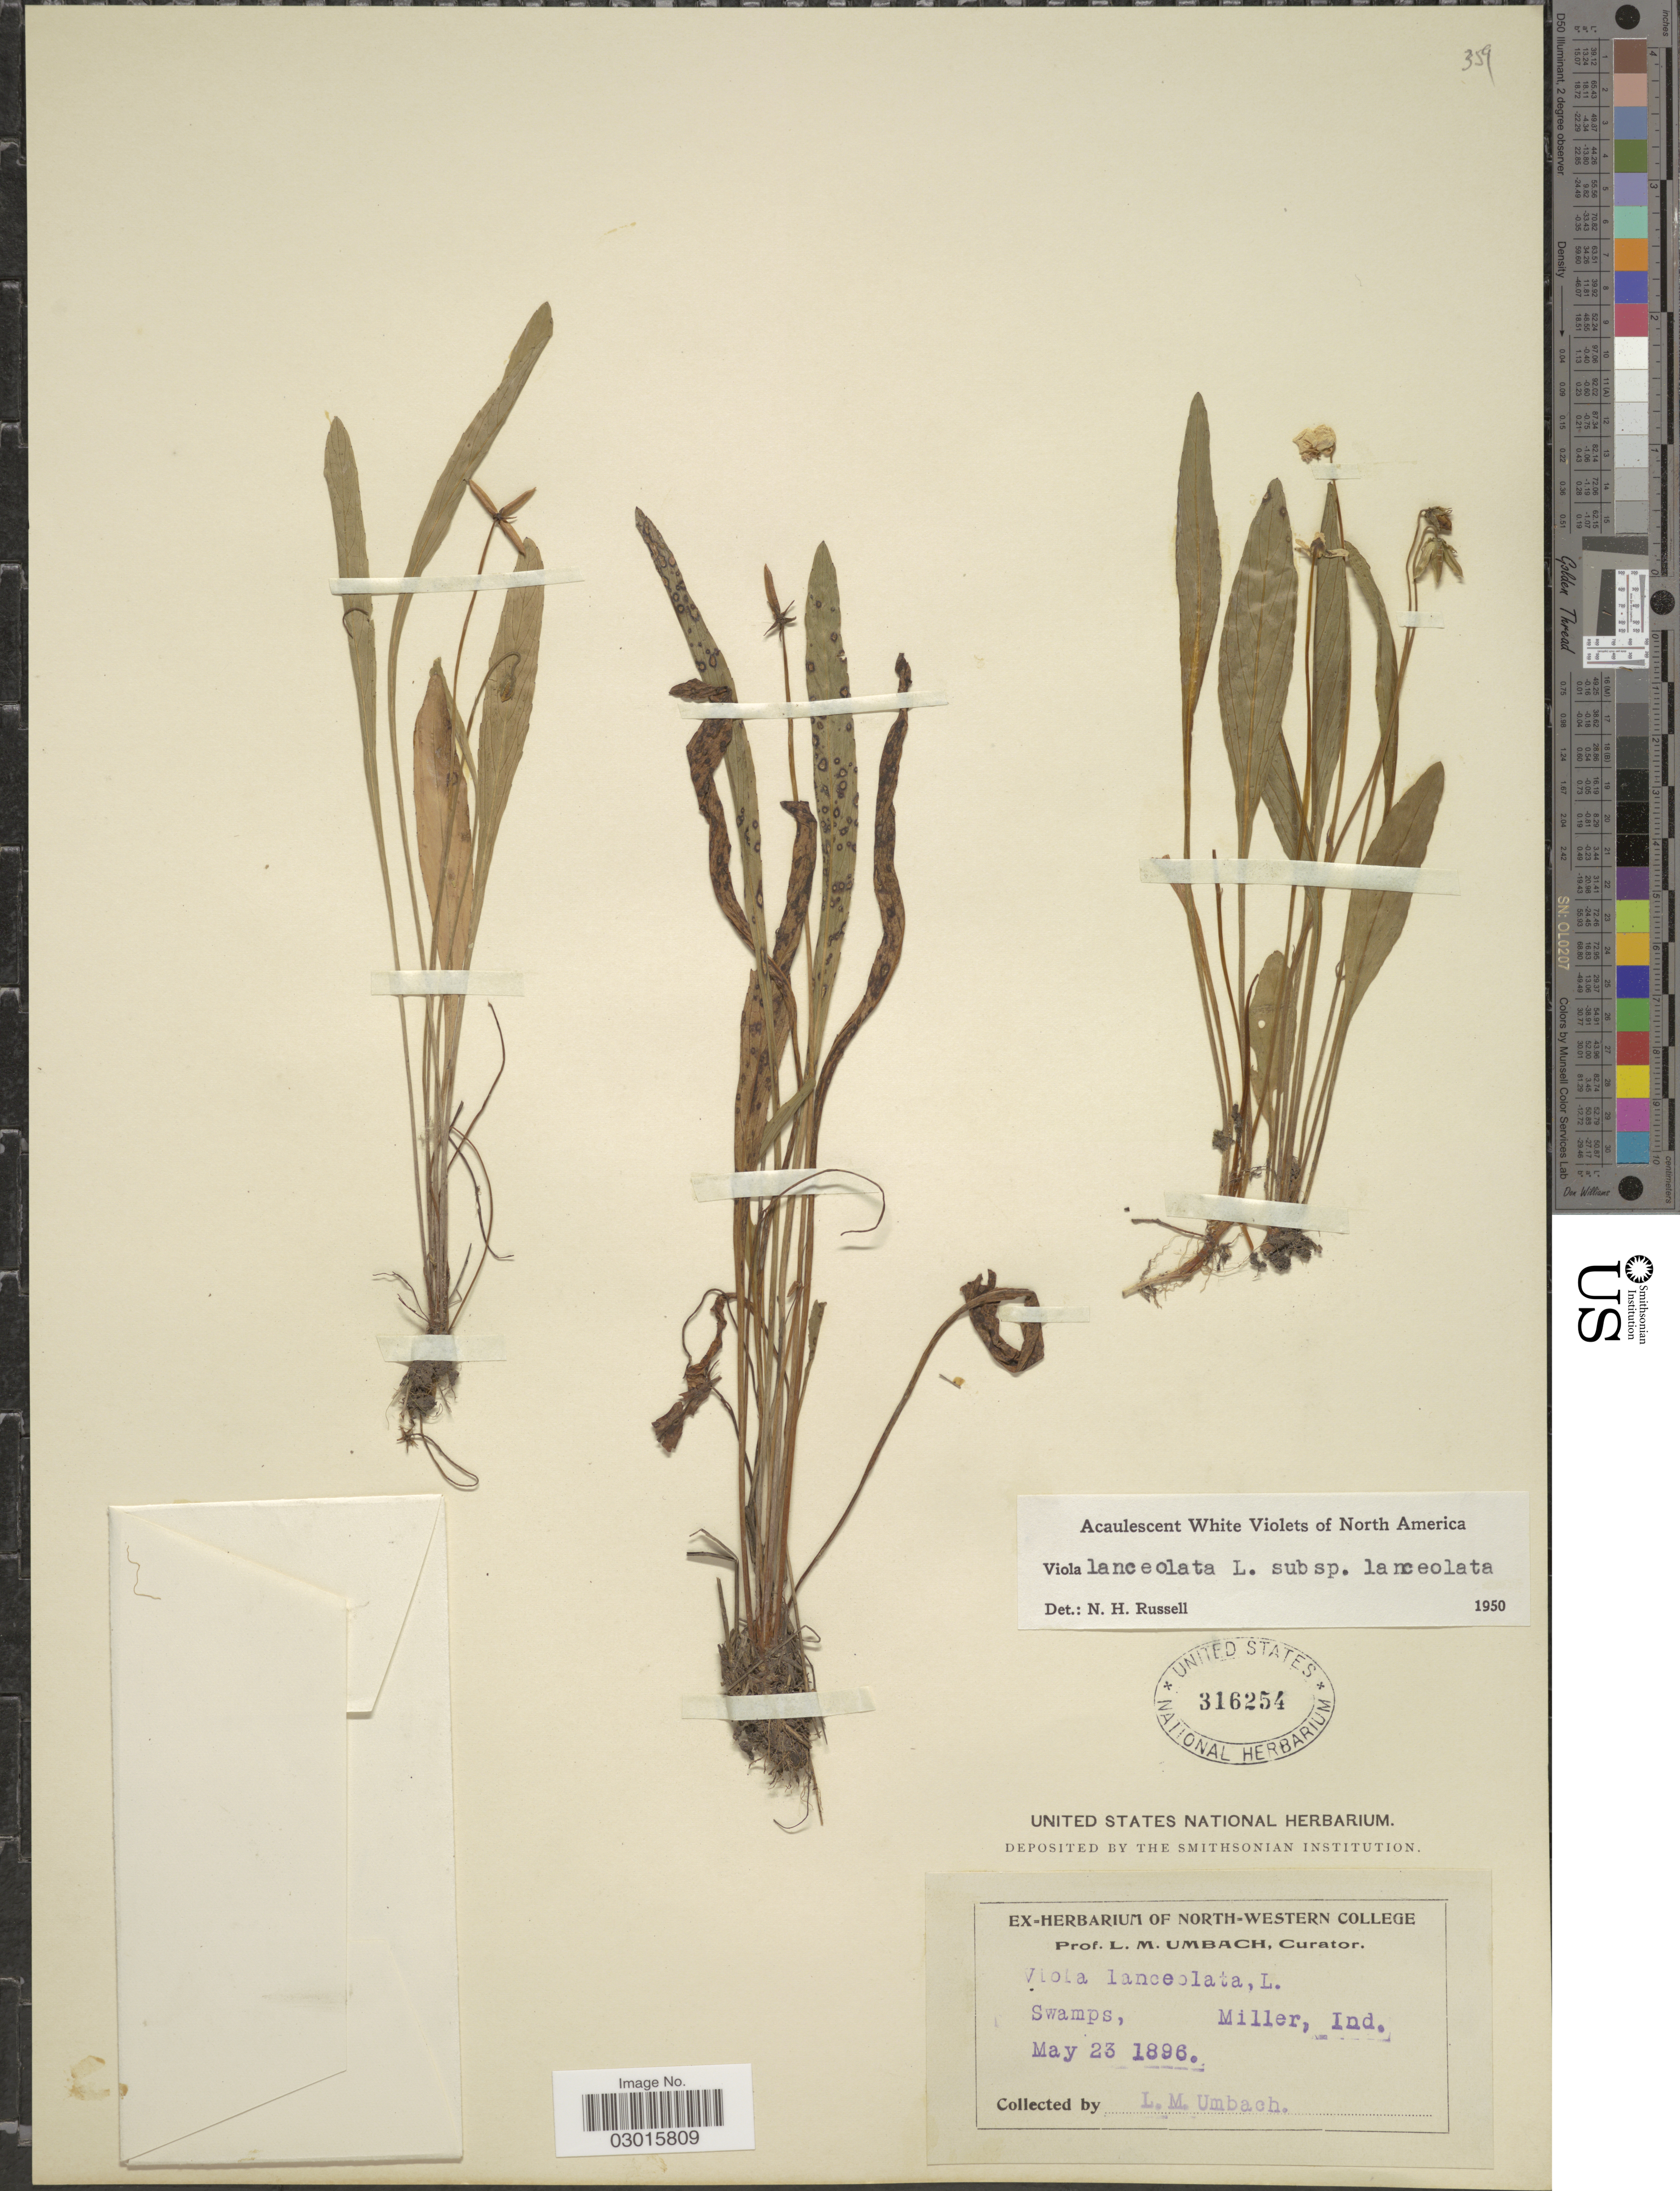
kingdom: Plantae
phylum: Tracheophyta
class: Magnoliopsida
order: Malpighiales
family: Violaceae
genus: Viola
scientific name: Viola lanceolata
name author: L.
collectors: L. M. Umbach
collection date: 1896-05-23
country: United States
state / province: Indiana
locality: Miller.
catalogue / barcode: US 316254